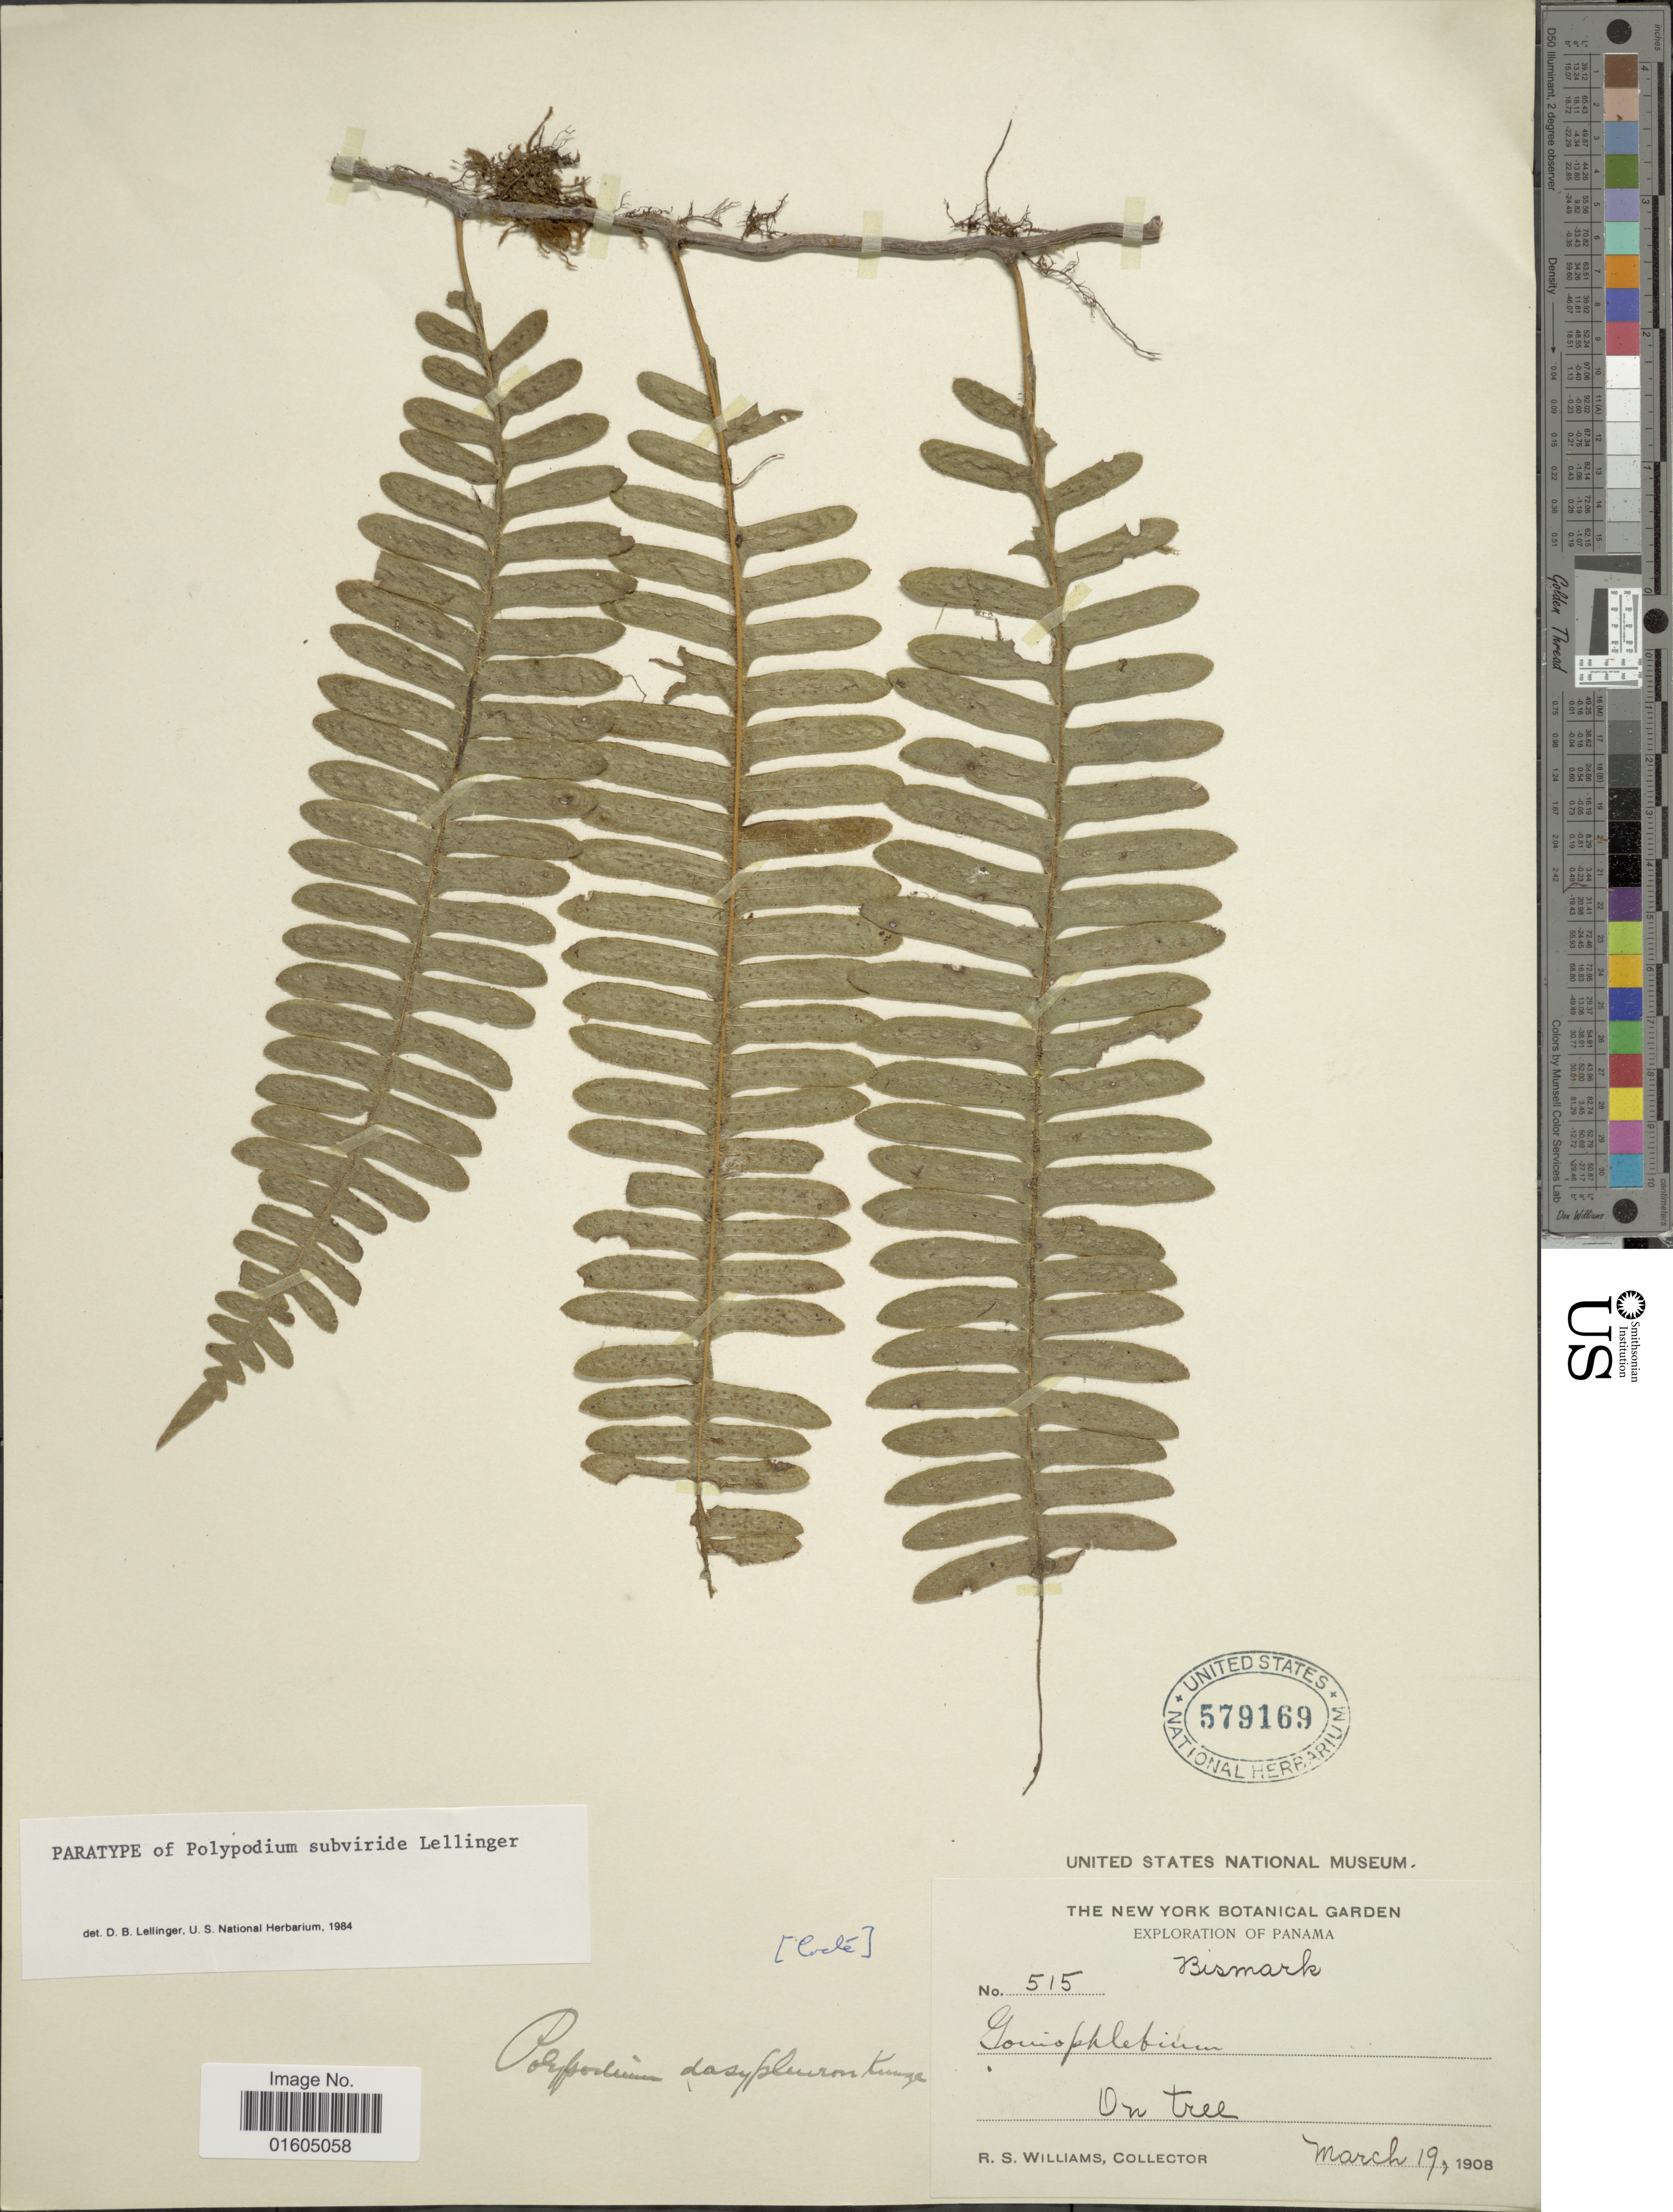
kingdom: Plantae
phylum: Tracheophyta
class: Polypodiopsida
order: Polypodiales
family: Polypodiaceae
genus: Serpocaulon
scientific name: Serpocaulon dasypleuron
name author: (Kunze) A.R. Sm.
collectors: R. S. Williams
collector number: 515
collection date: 1908-03-19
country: Panama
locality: Panama. Bismark. On tree.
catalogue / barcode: US 579169